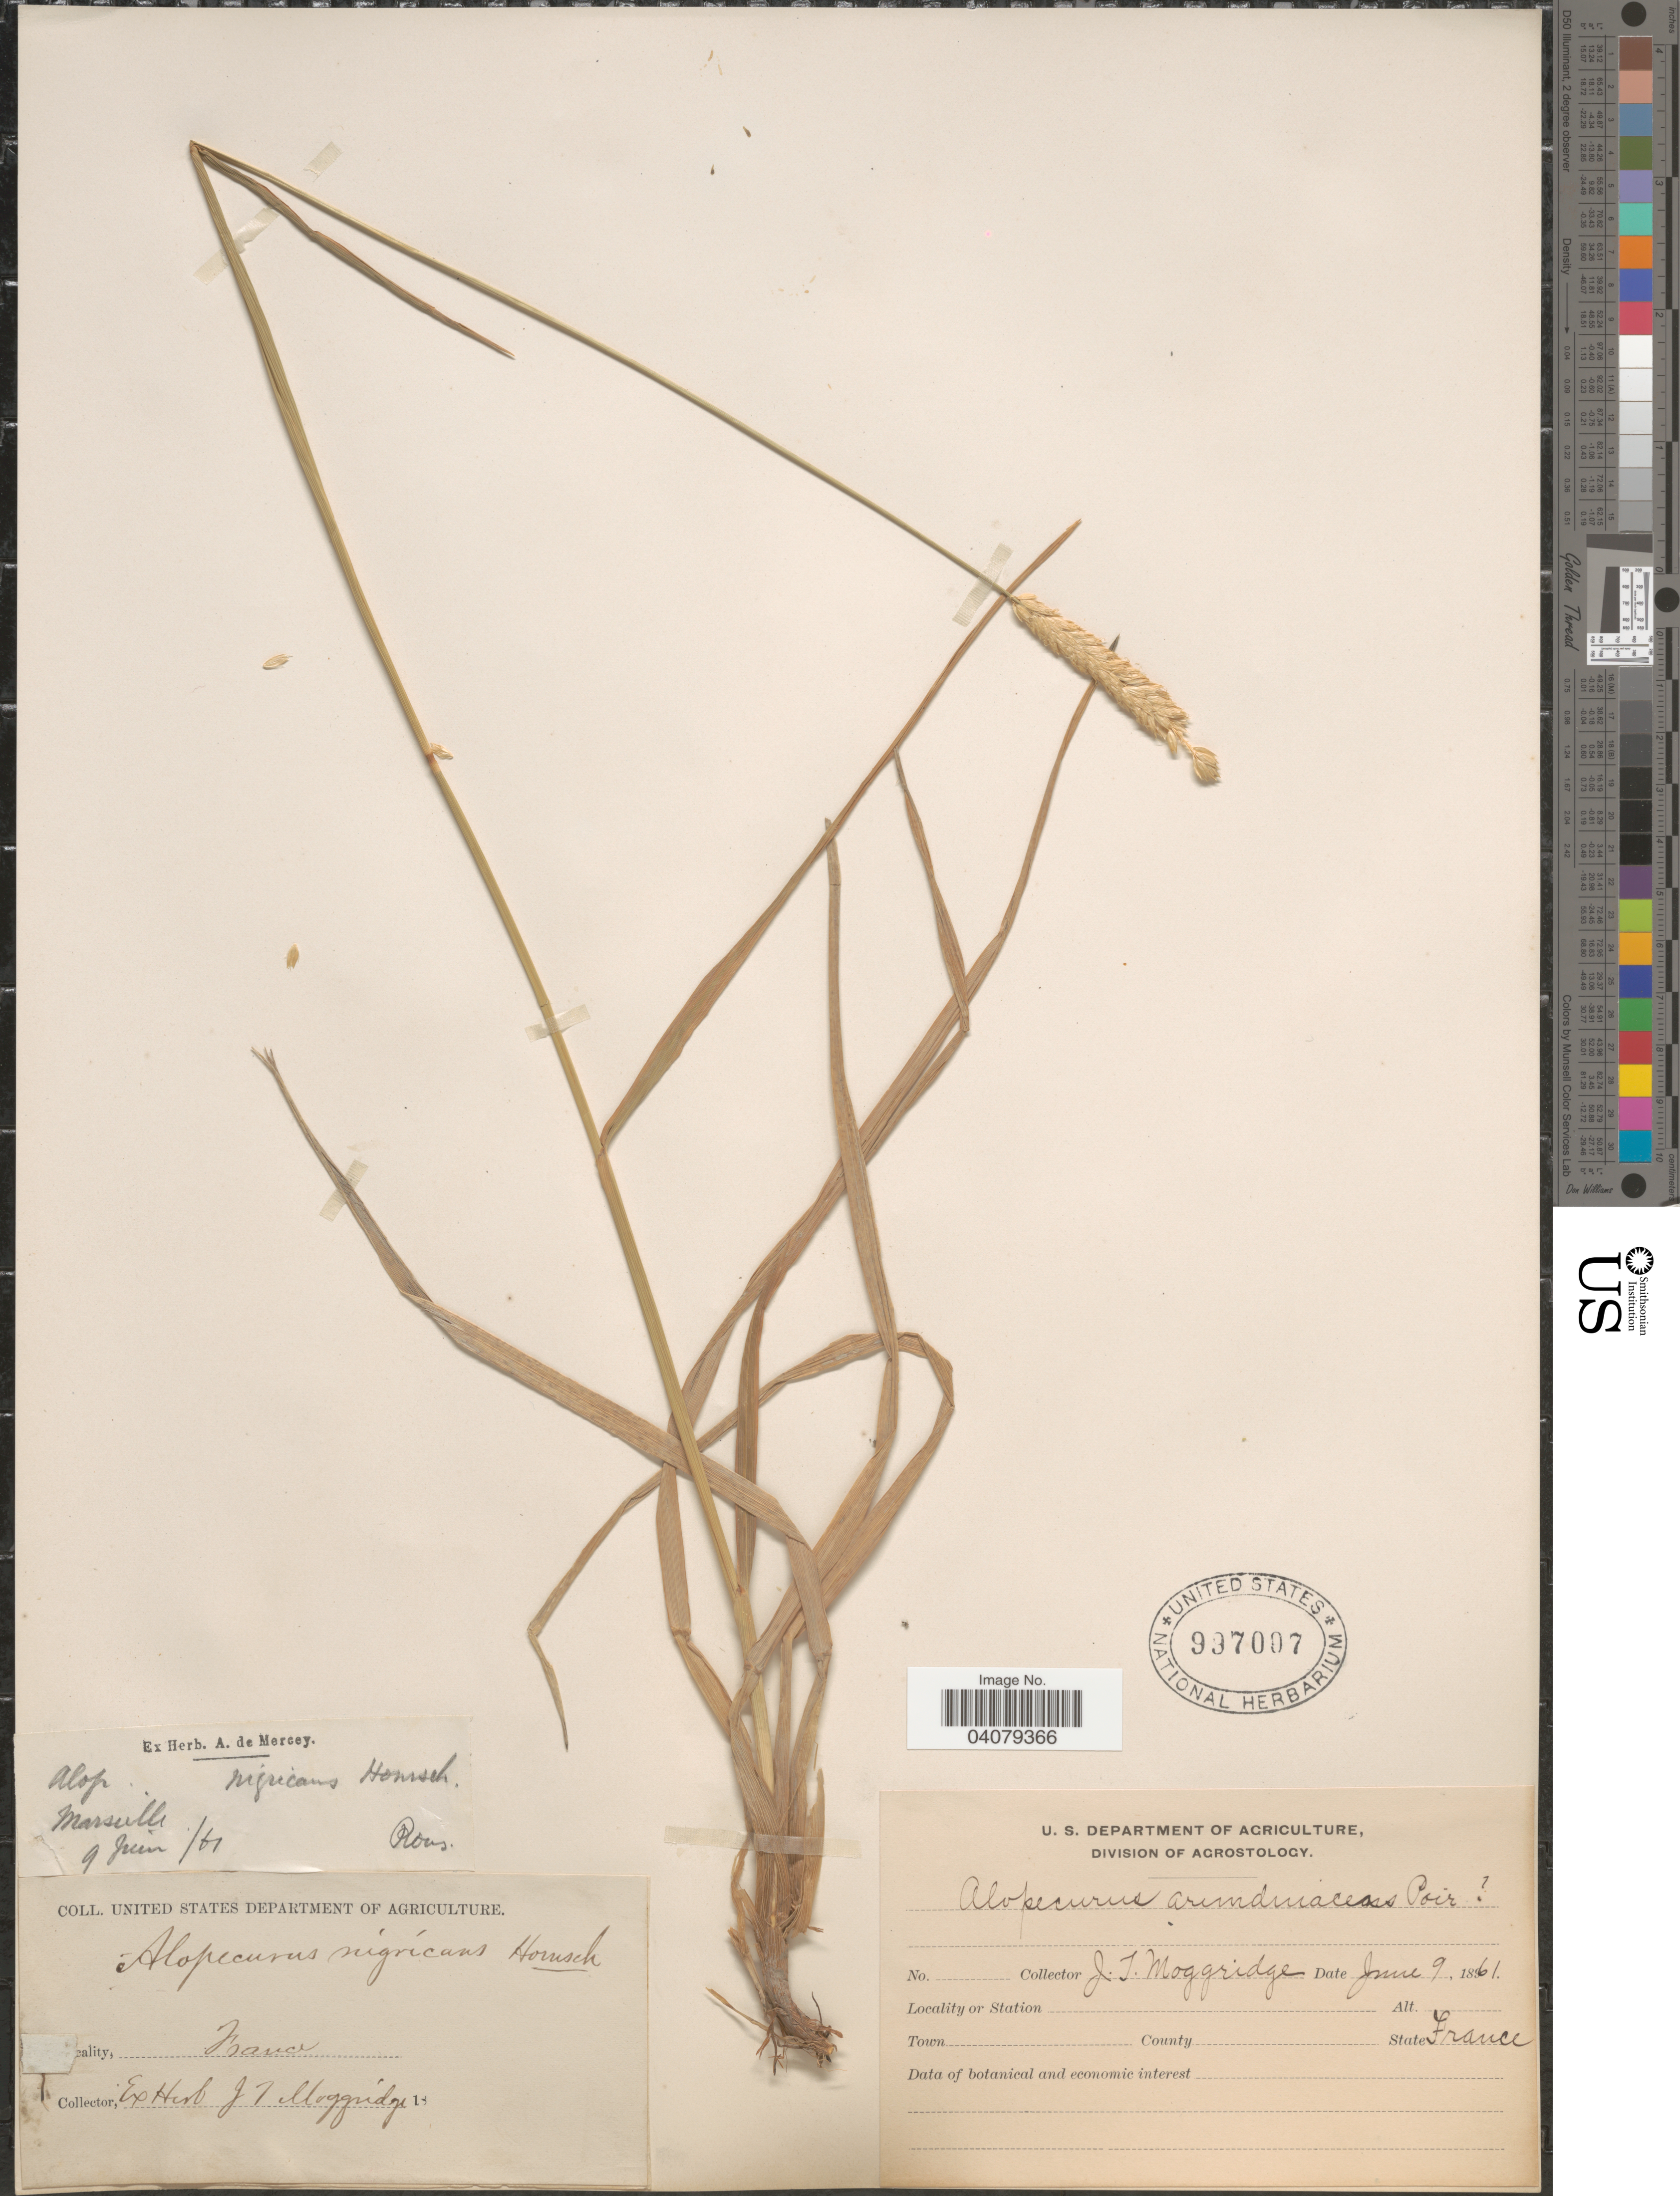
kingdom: Plantae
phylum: Tracheophyta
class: Liliopsida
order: Poales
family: Poaceae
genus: Alopecurus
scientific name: Alopecurus arundinaceus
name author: Poir.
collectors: J. T. Moggridge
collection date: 1861-06-09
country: France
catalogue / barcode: US 997007